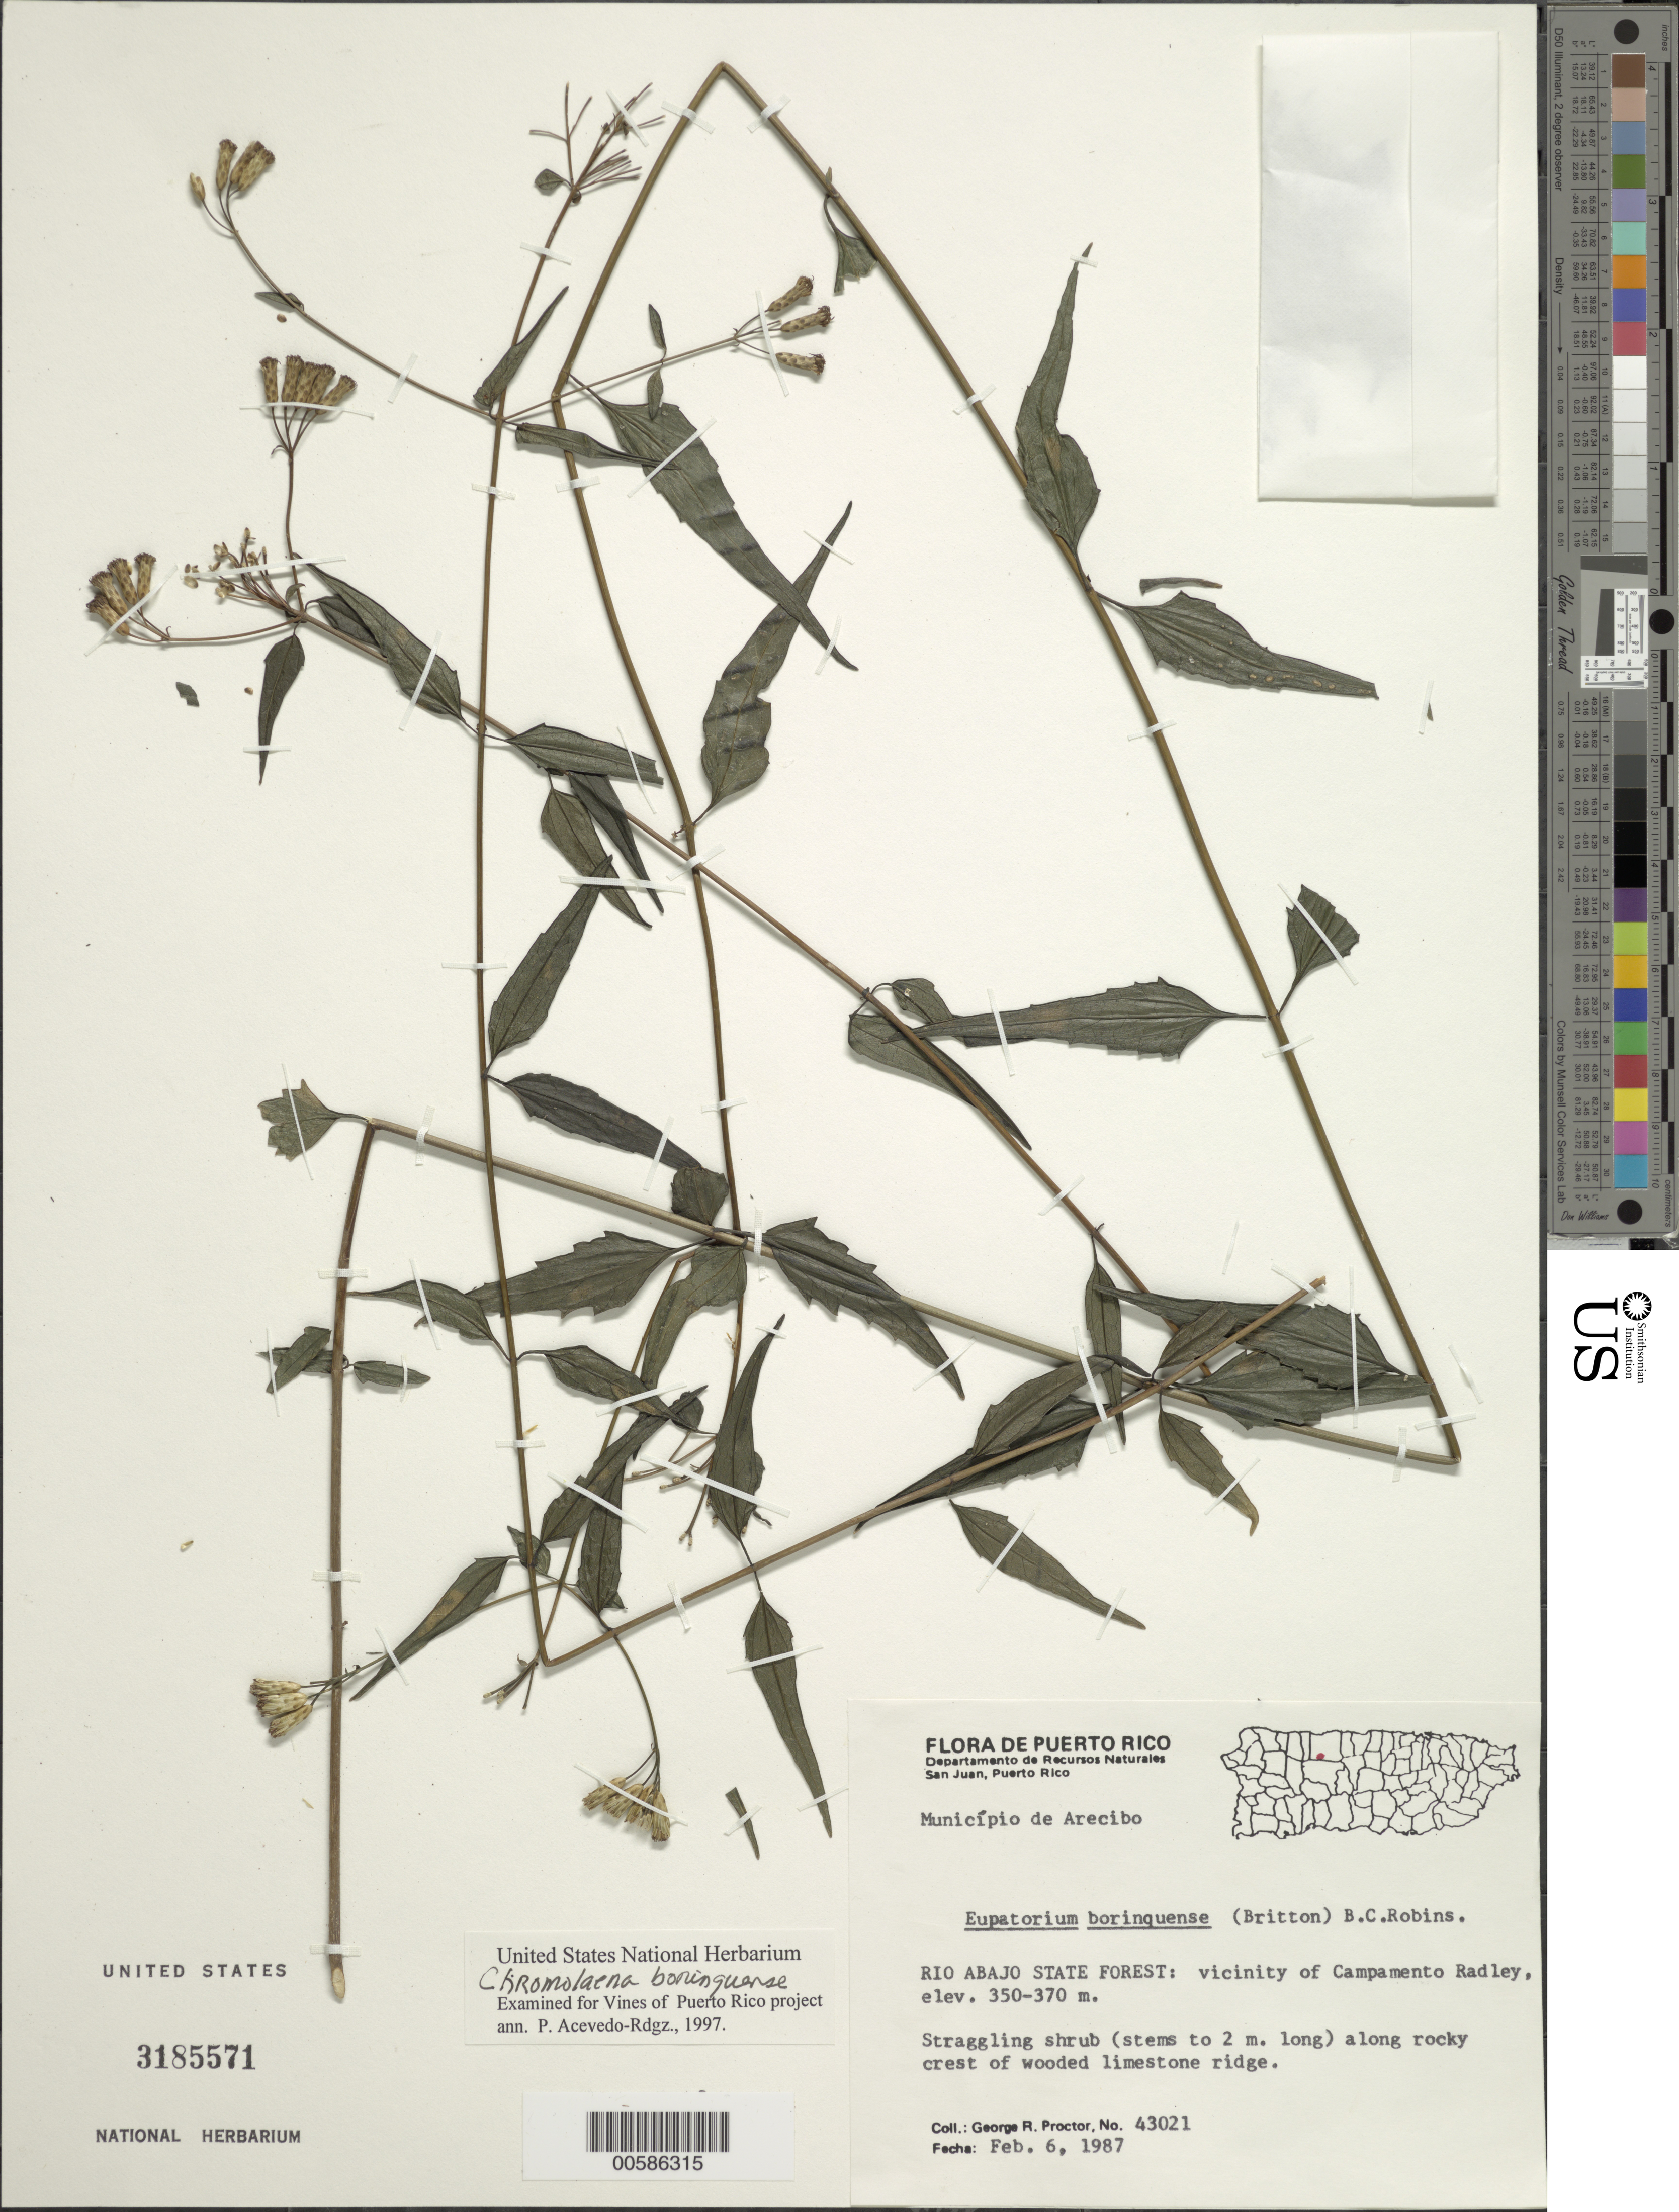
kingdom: Plantae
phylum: Tracheophyta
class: Magnoliopsida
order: Asterales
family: Asteraceae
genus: Chromolaena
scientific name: Chromolaena borinquensis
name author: (Britton) R.M. King & H. Rob.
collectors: G. R. Proctor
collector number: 43021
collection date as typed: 06 Feb 1987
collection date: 1987-02-06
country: Puerto RIco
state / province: Arecibo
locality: Río Abajo State Forest: vicinity of Campamento Radley.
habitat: along rocky crest of wooded limestone ridge.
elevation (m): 350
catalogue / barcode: US 3185571